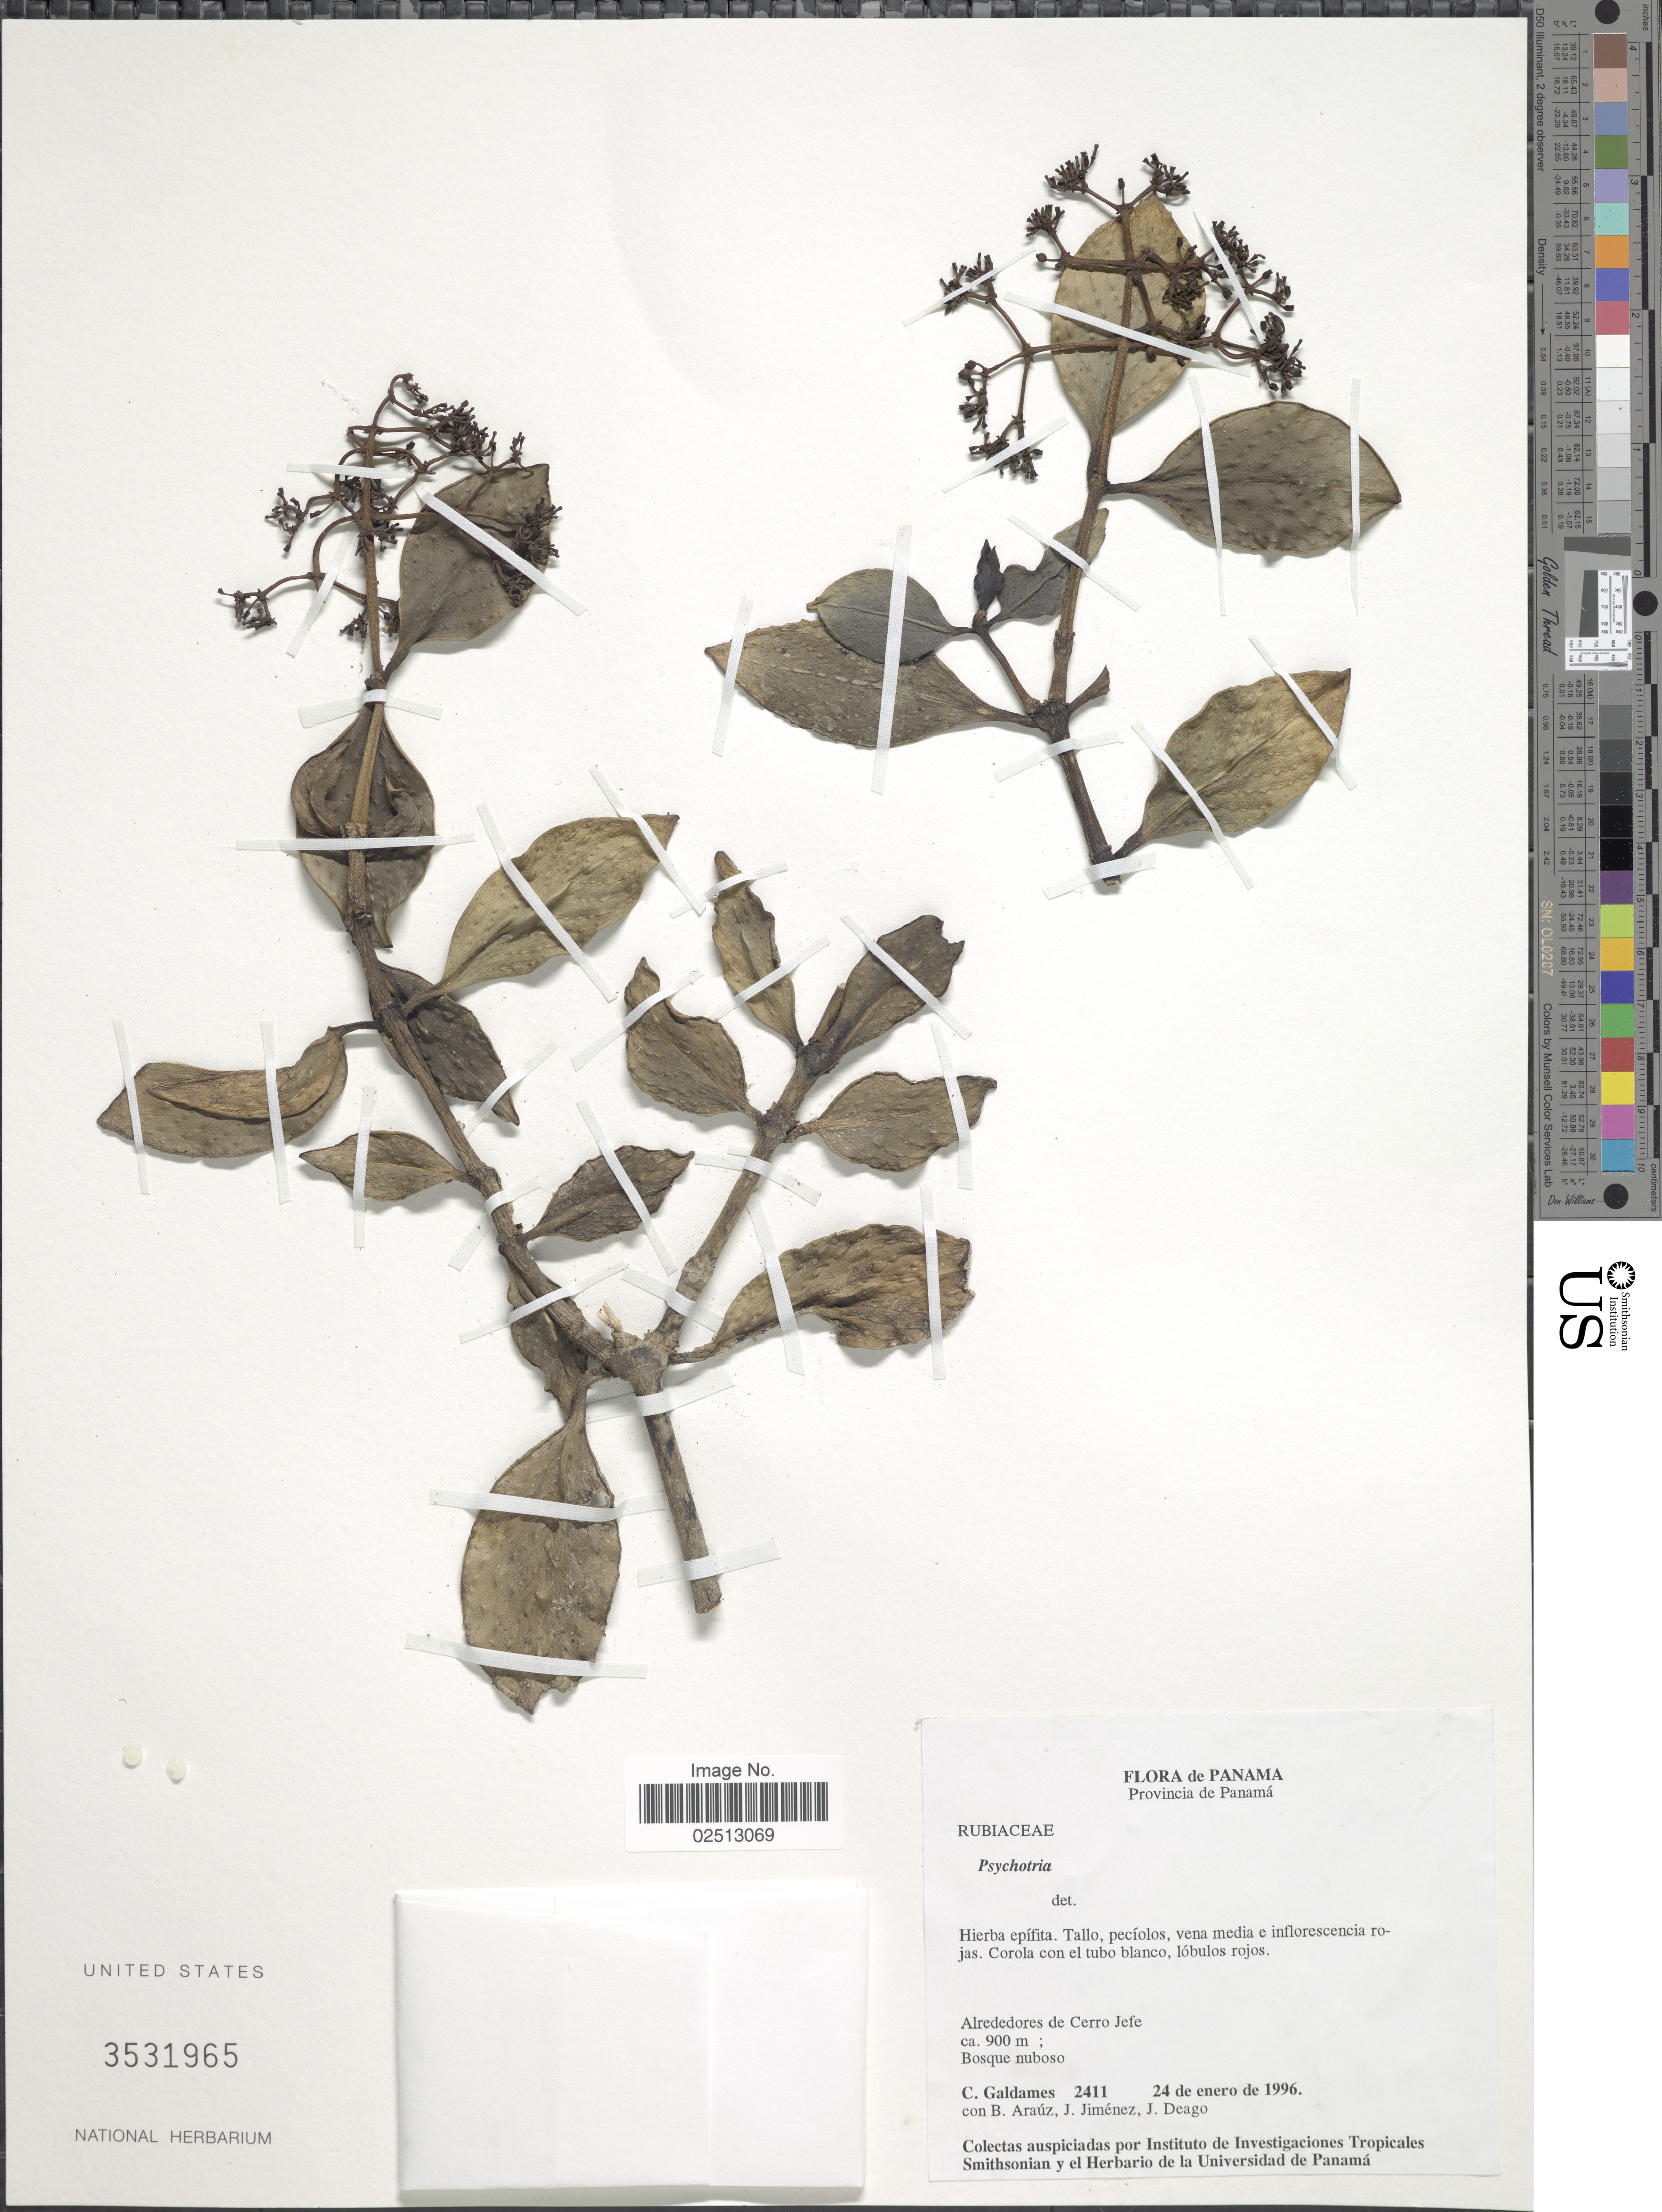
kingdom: Plantae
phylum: Tracheophyta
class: Magnoliopsida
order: Gentianales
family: Rubiaceae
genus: Psychotria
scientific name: Psychotria sp.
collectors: C. Galdames, B. Araúz, J. Jiménez Ramírez & J. Deago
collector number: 2411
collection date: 1996-01-24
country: Panama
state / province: Panamá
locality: Provincia de Panama. Alrededores de Cerro Jefe.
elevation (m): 900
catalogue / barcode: US 3531965